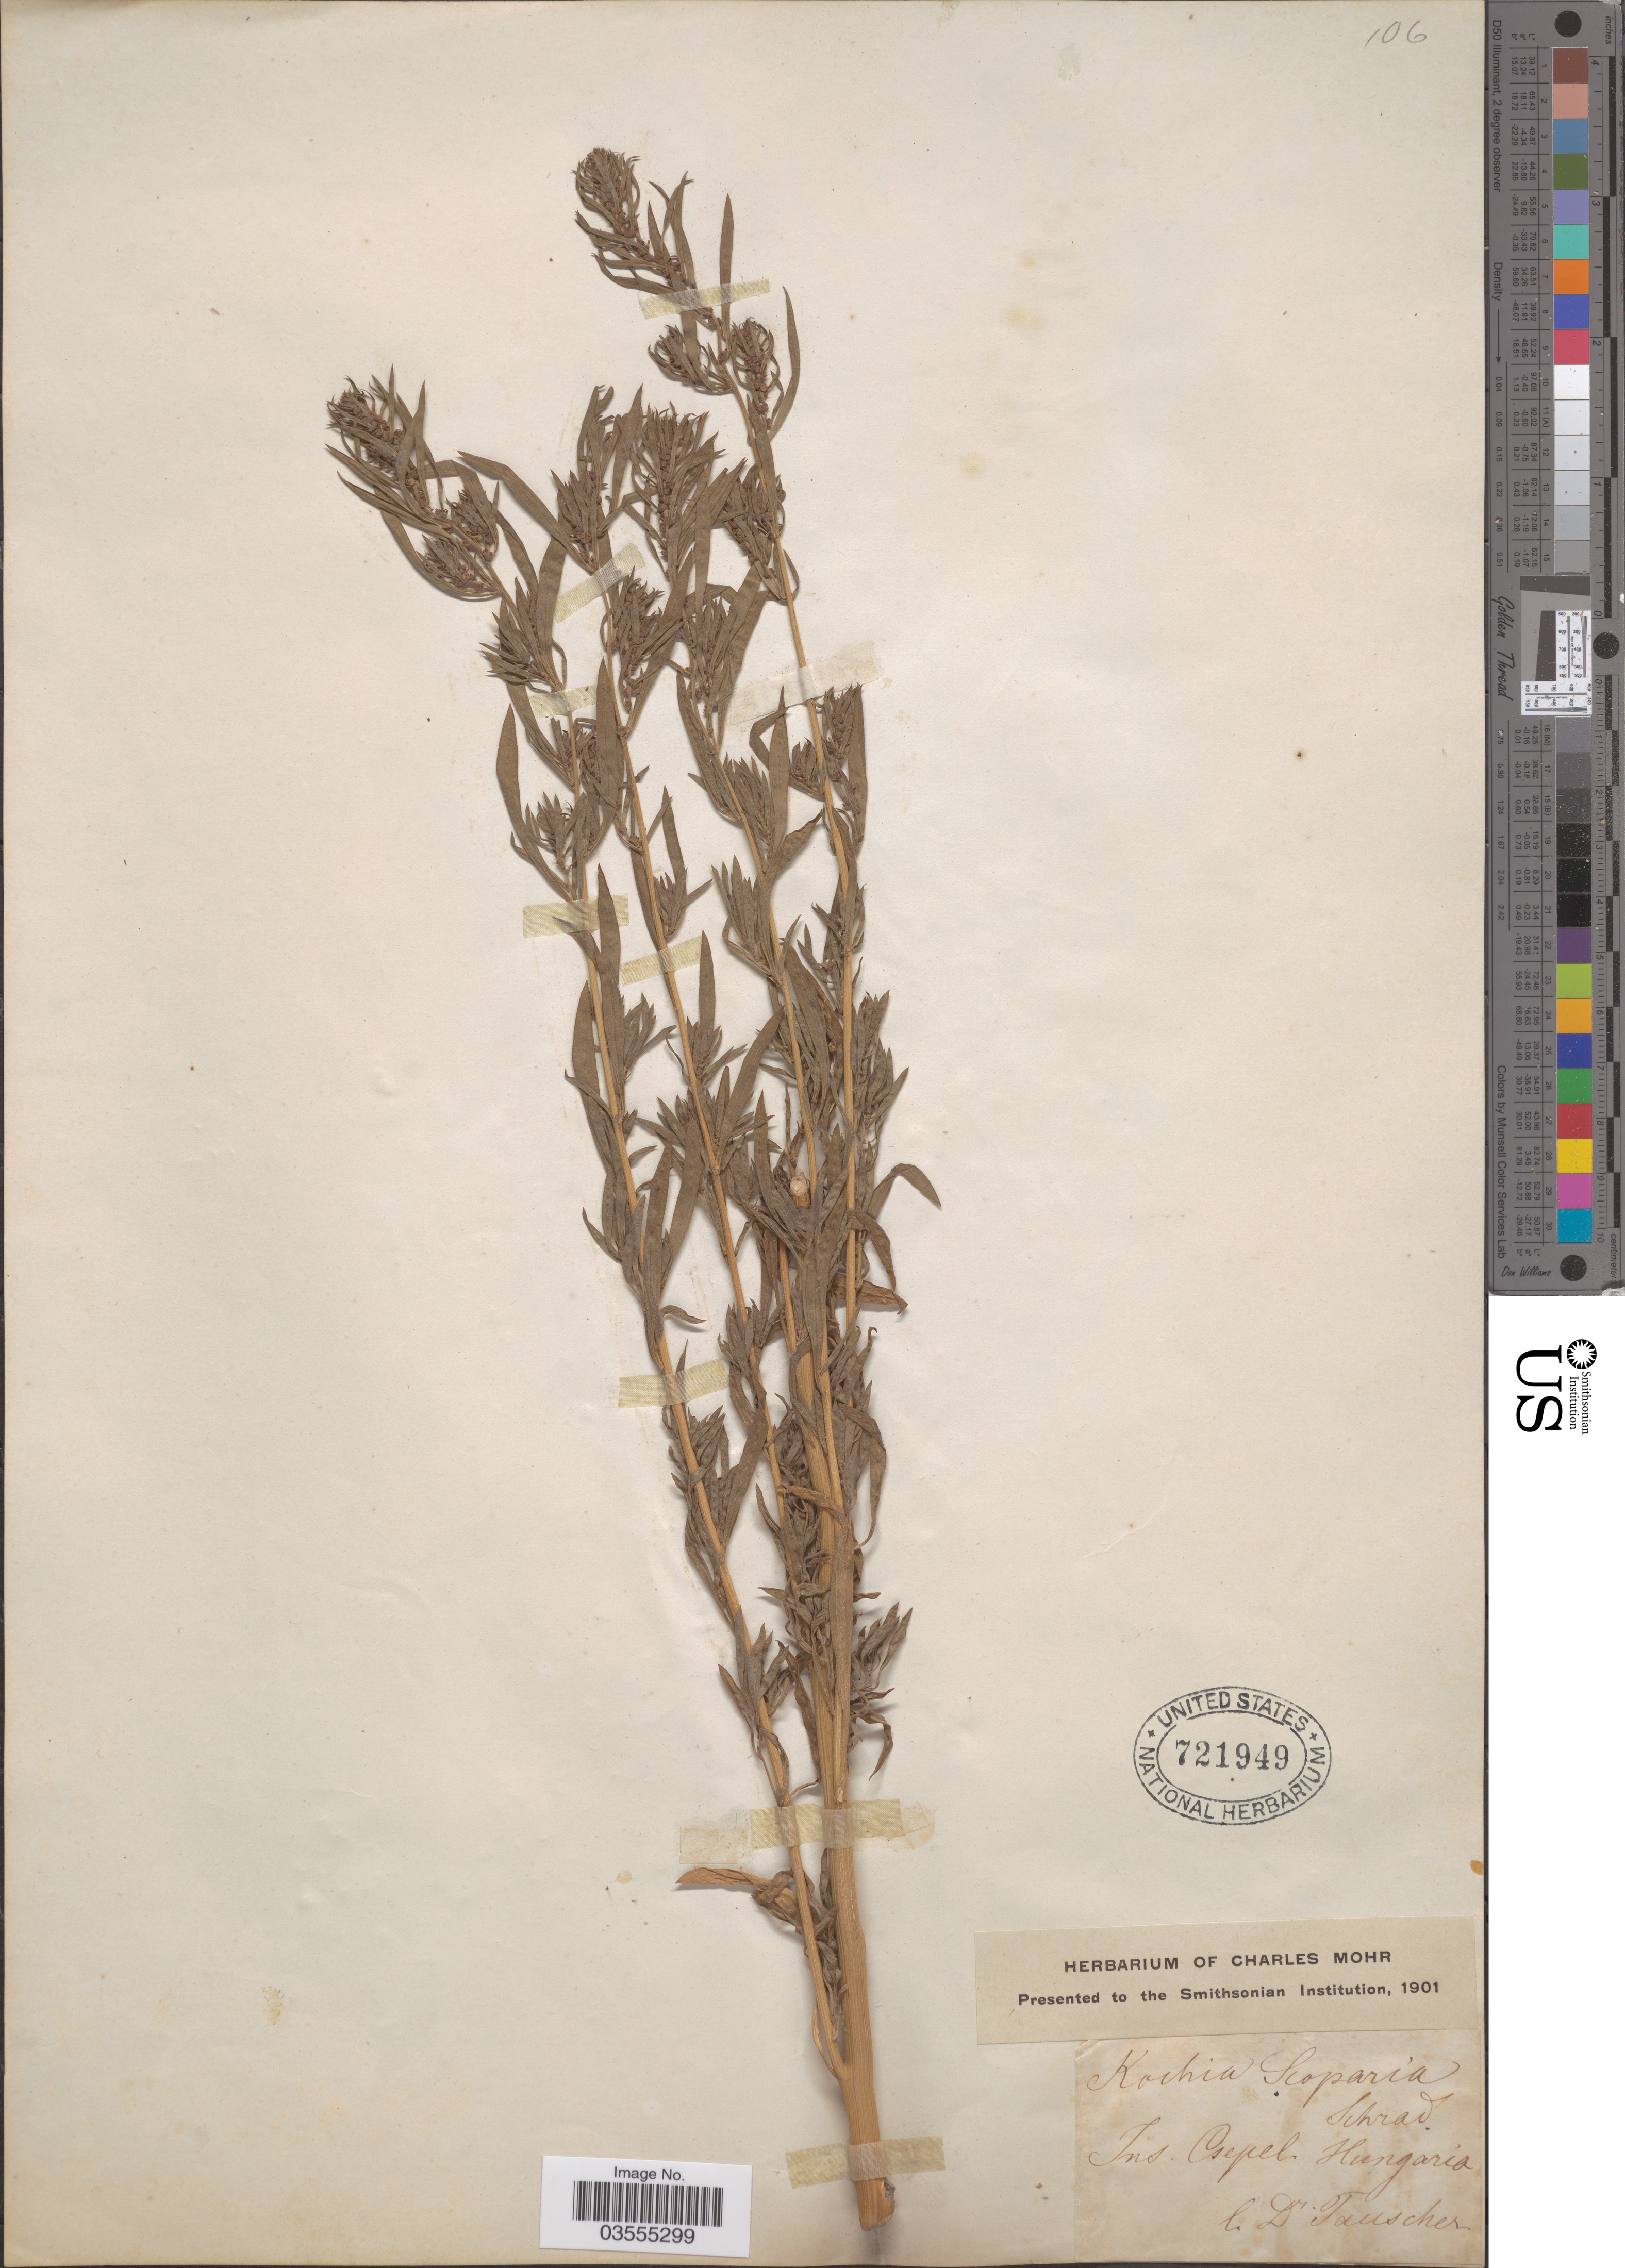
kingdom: Plantae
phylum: Tracheophyta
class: Magnoliopsida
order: Caryophyllales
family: Amaranthaceae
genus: Bassia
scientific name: Bassia scoparia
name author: (L.) Voss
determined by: U.S. National Herbarium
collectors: Tauscher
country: Hungary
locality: Ins. Csepel Hungaria.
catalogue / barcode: US 721949